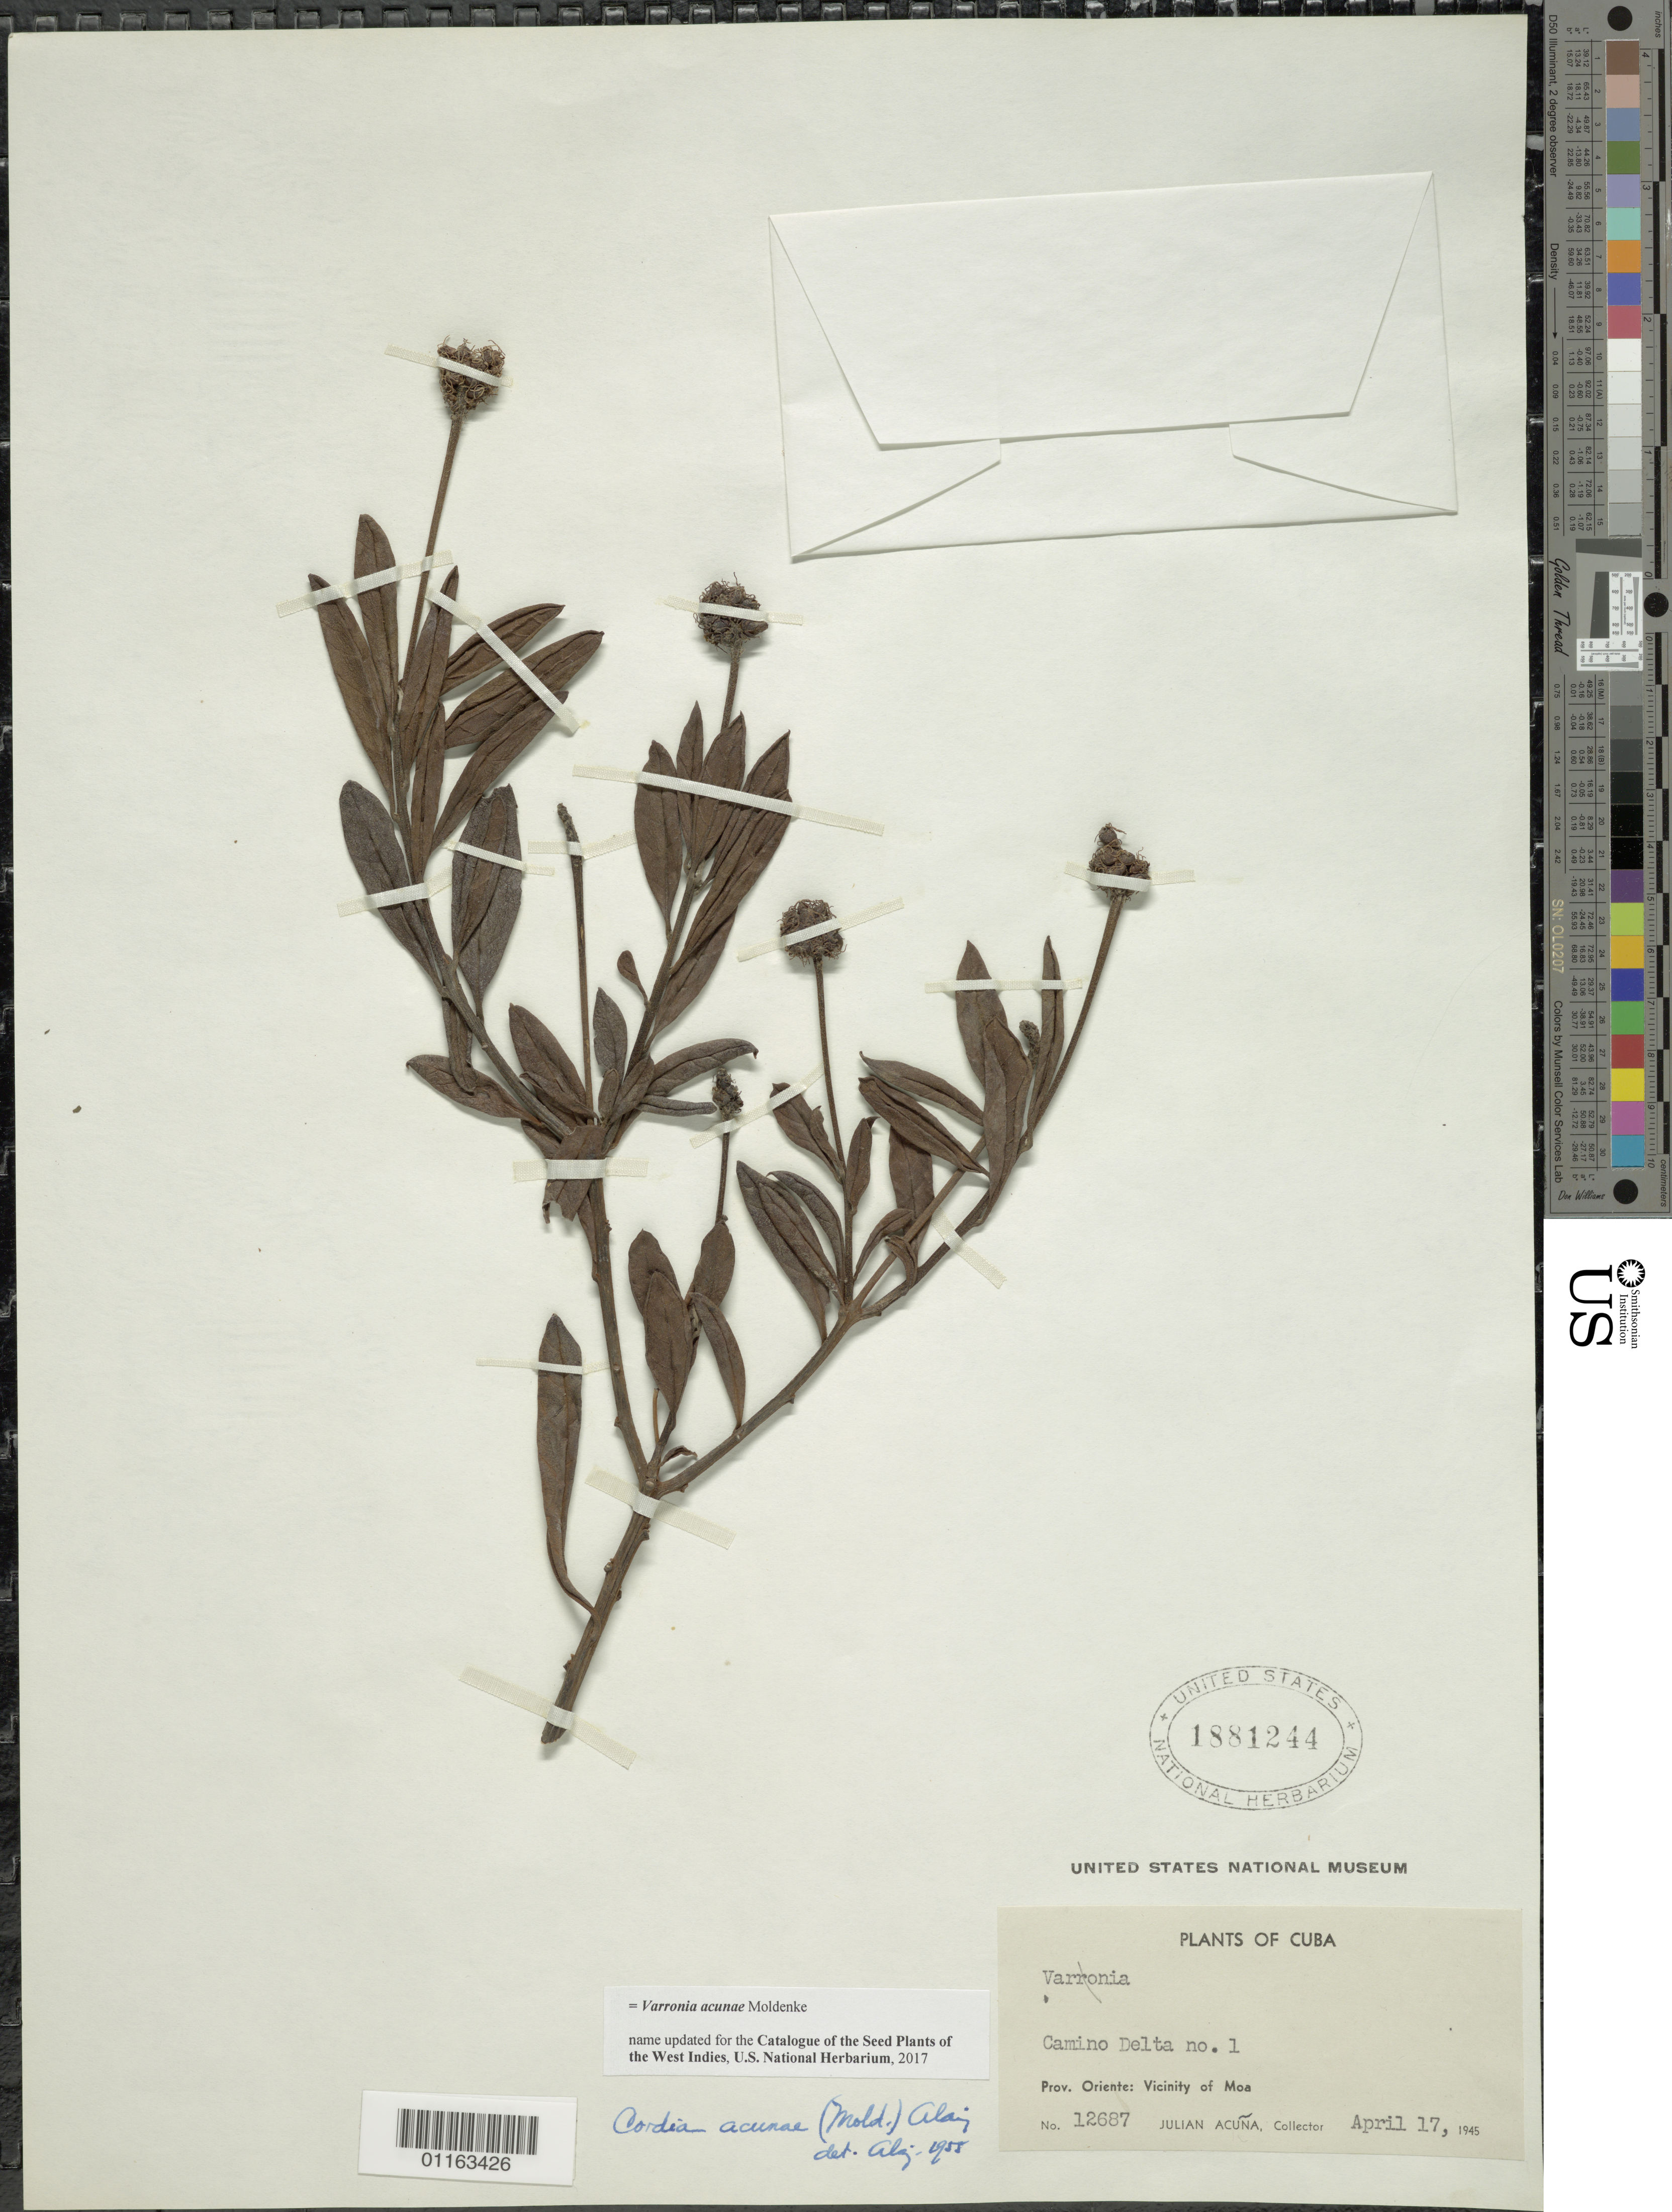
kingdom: Plantae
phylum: Tracheophyta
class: Magnoliopsida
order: Boraginales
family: Cordiaceae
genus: Varronia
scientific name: Varronia acunae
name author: Moldenke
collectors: J. Acuña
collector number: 12687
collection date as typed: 17 Apr 1945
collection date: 1945-04-17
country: Cuba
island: Cuba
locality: Prov Oriente: Vicinity of Moa, Camino Delta no. 1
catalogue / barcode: US 1881244